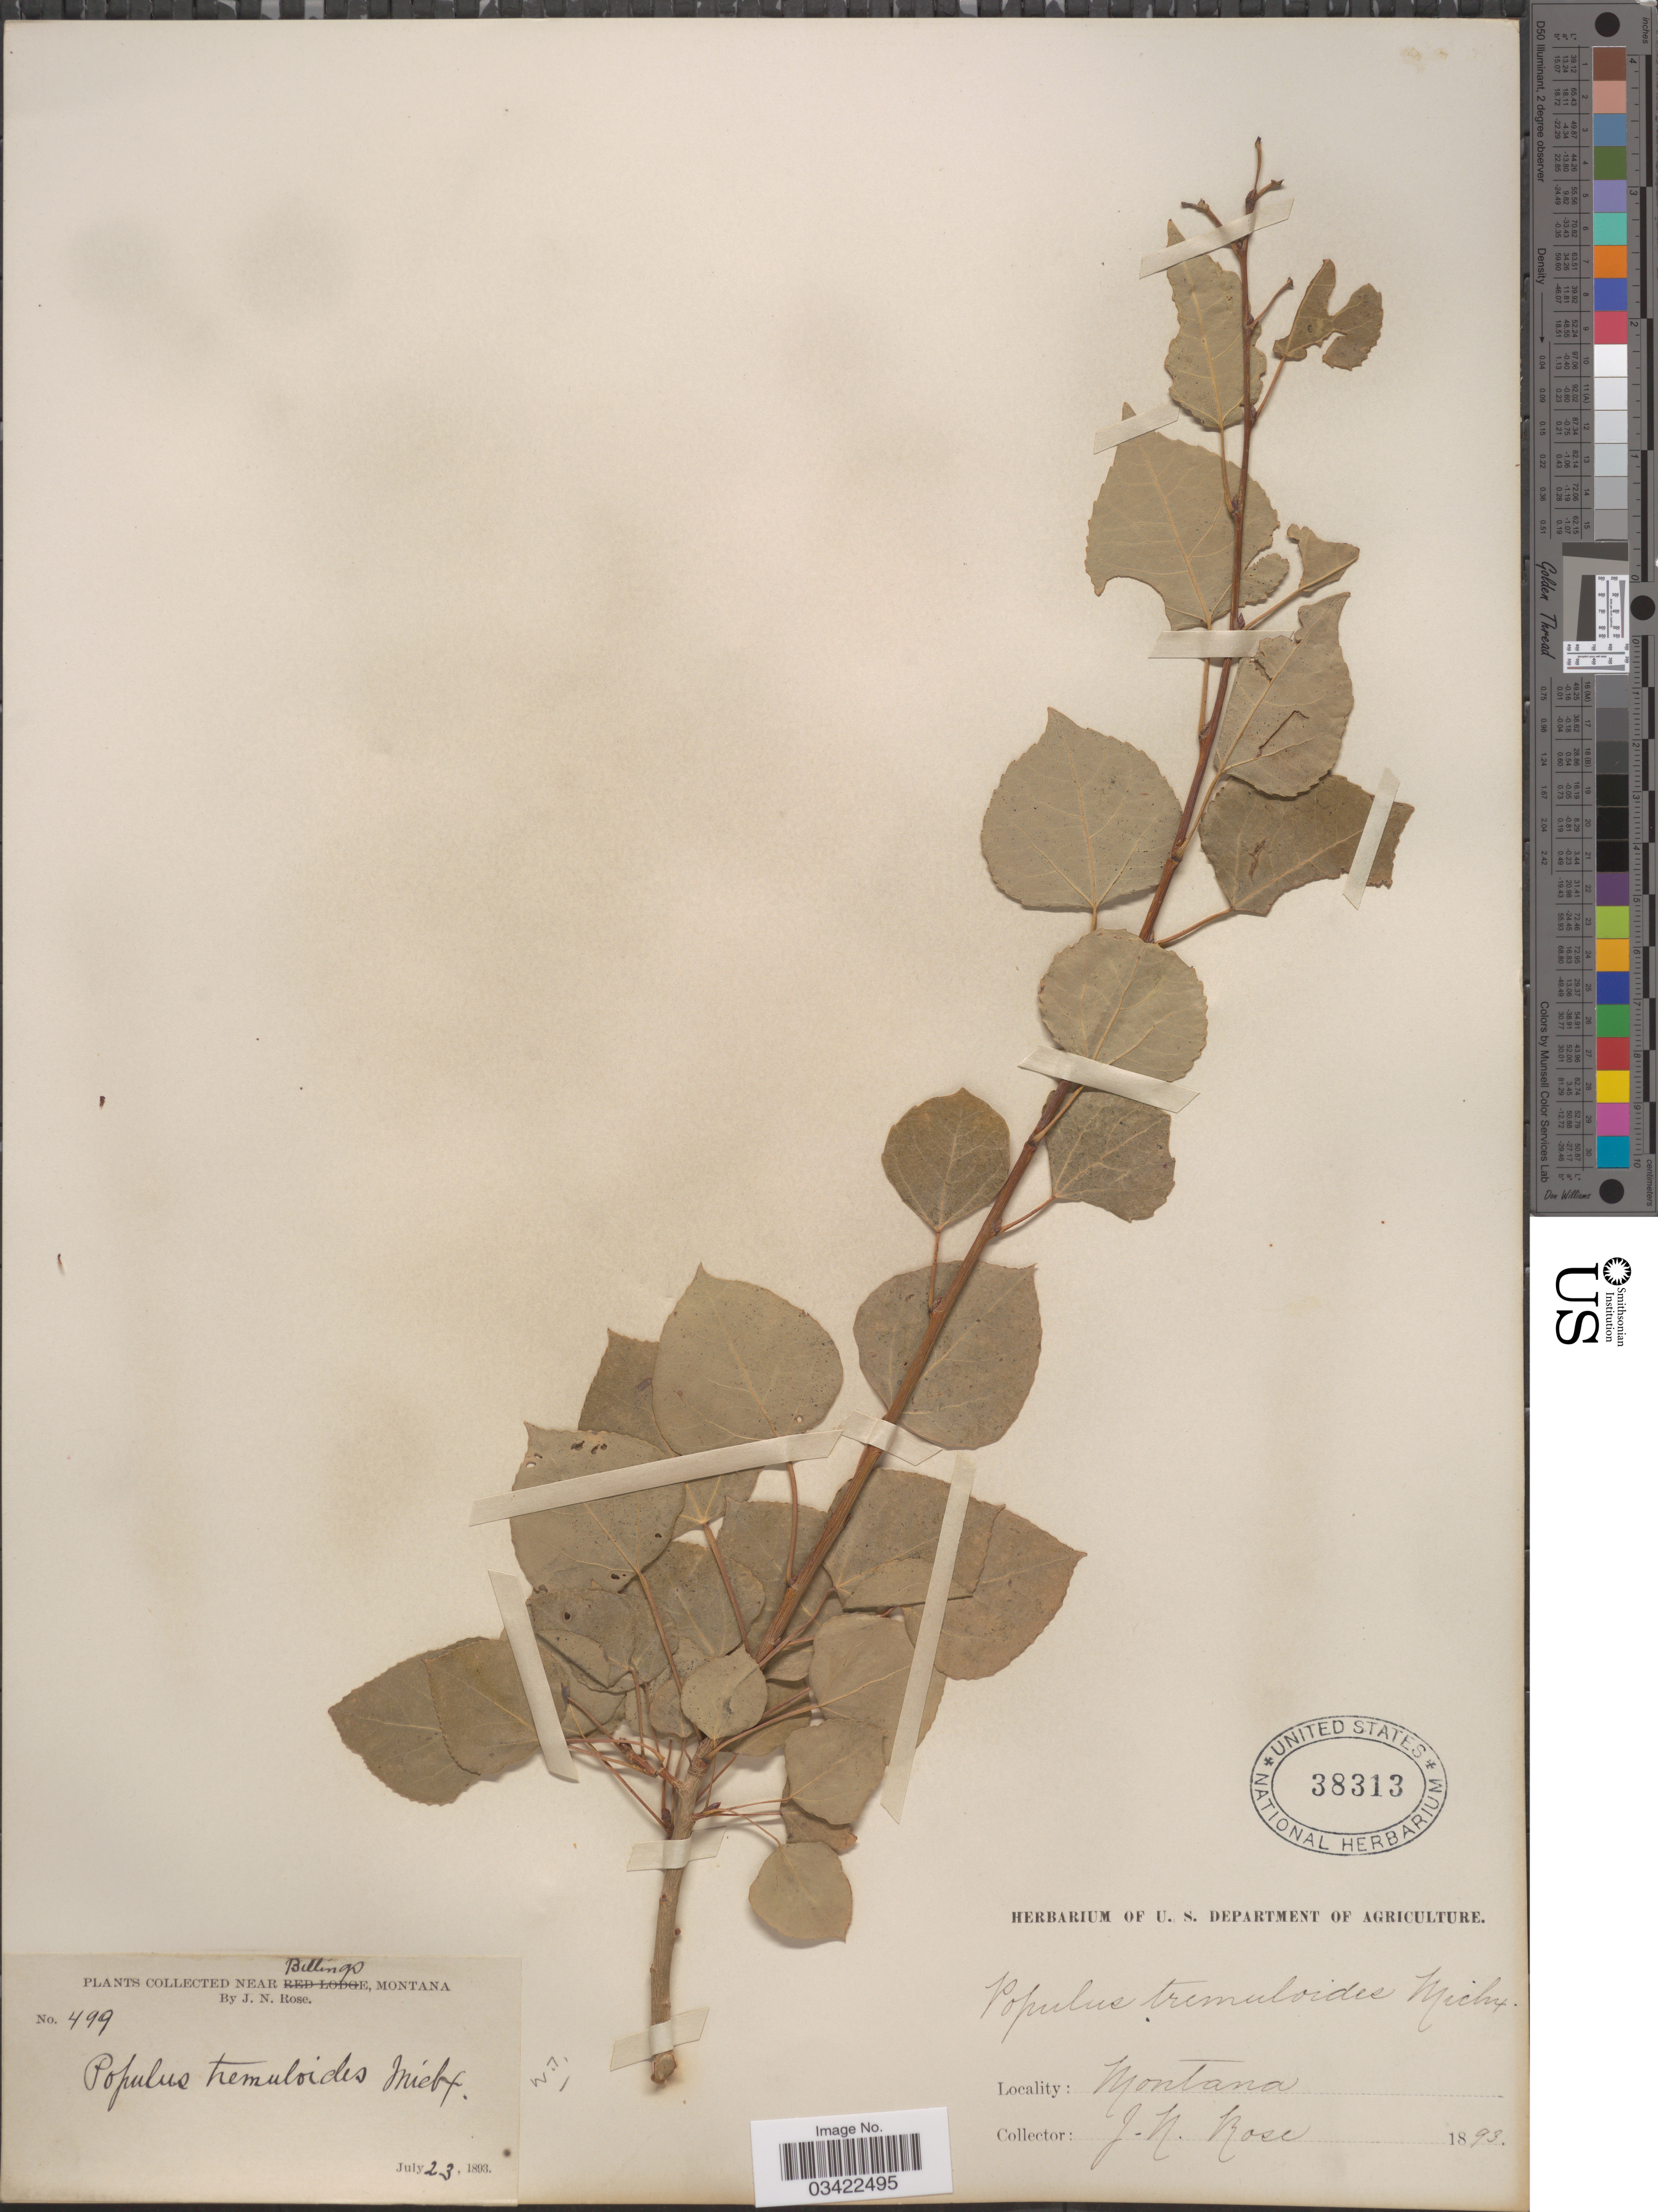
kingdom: Plantae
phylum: Tracheophyta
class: Magnoliopsida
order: Malpighiales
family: Salicaceae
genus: Populus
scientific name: Populus tremuloides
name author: Michx.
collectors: J. N. Rose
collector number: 499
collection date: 1893-07-23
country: United States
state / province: Montana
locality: Near Billings.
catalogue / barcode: US 38313